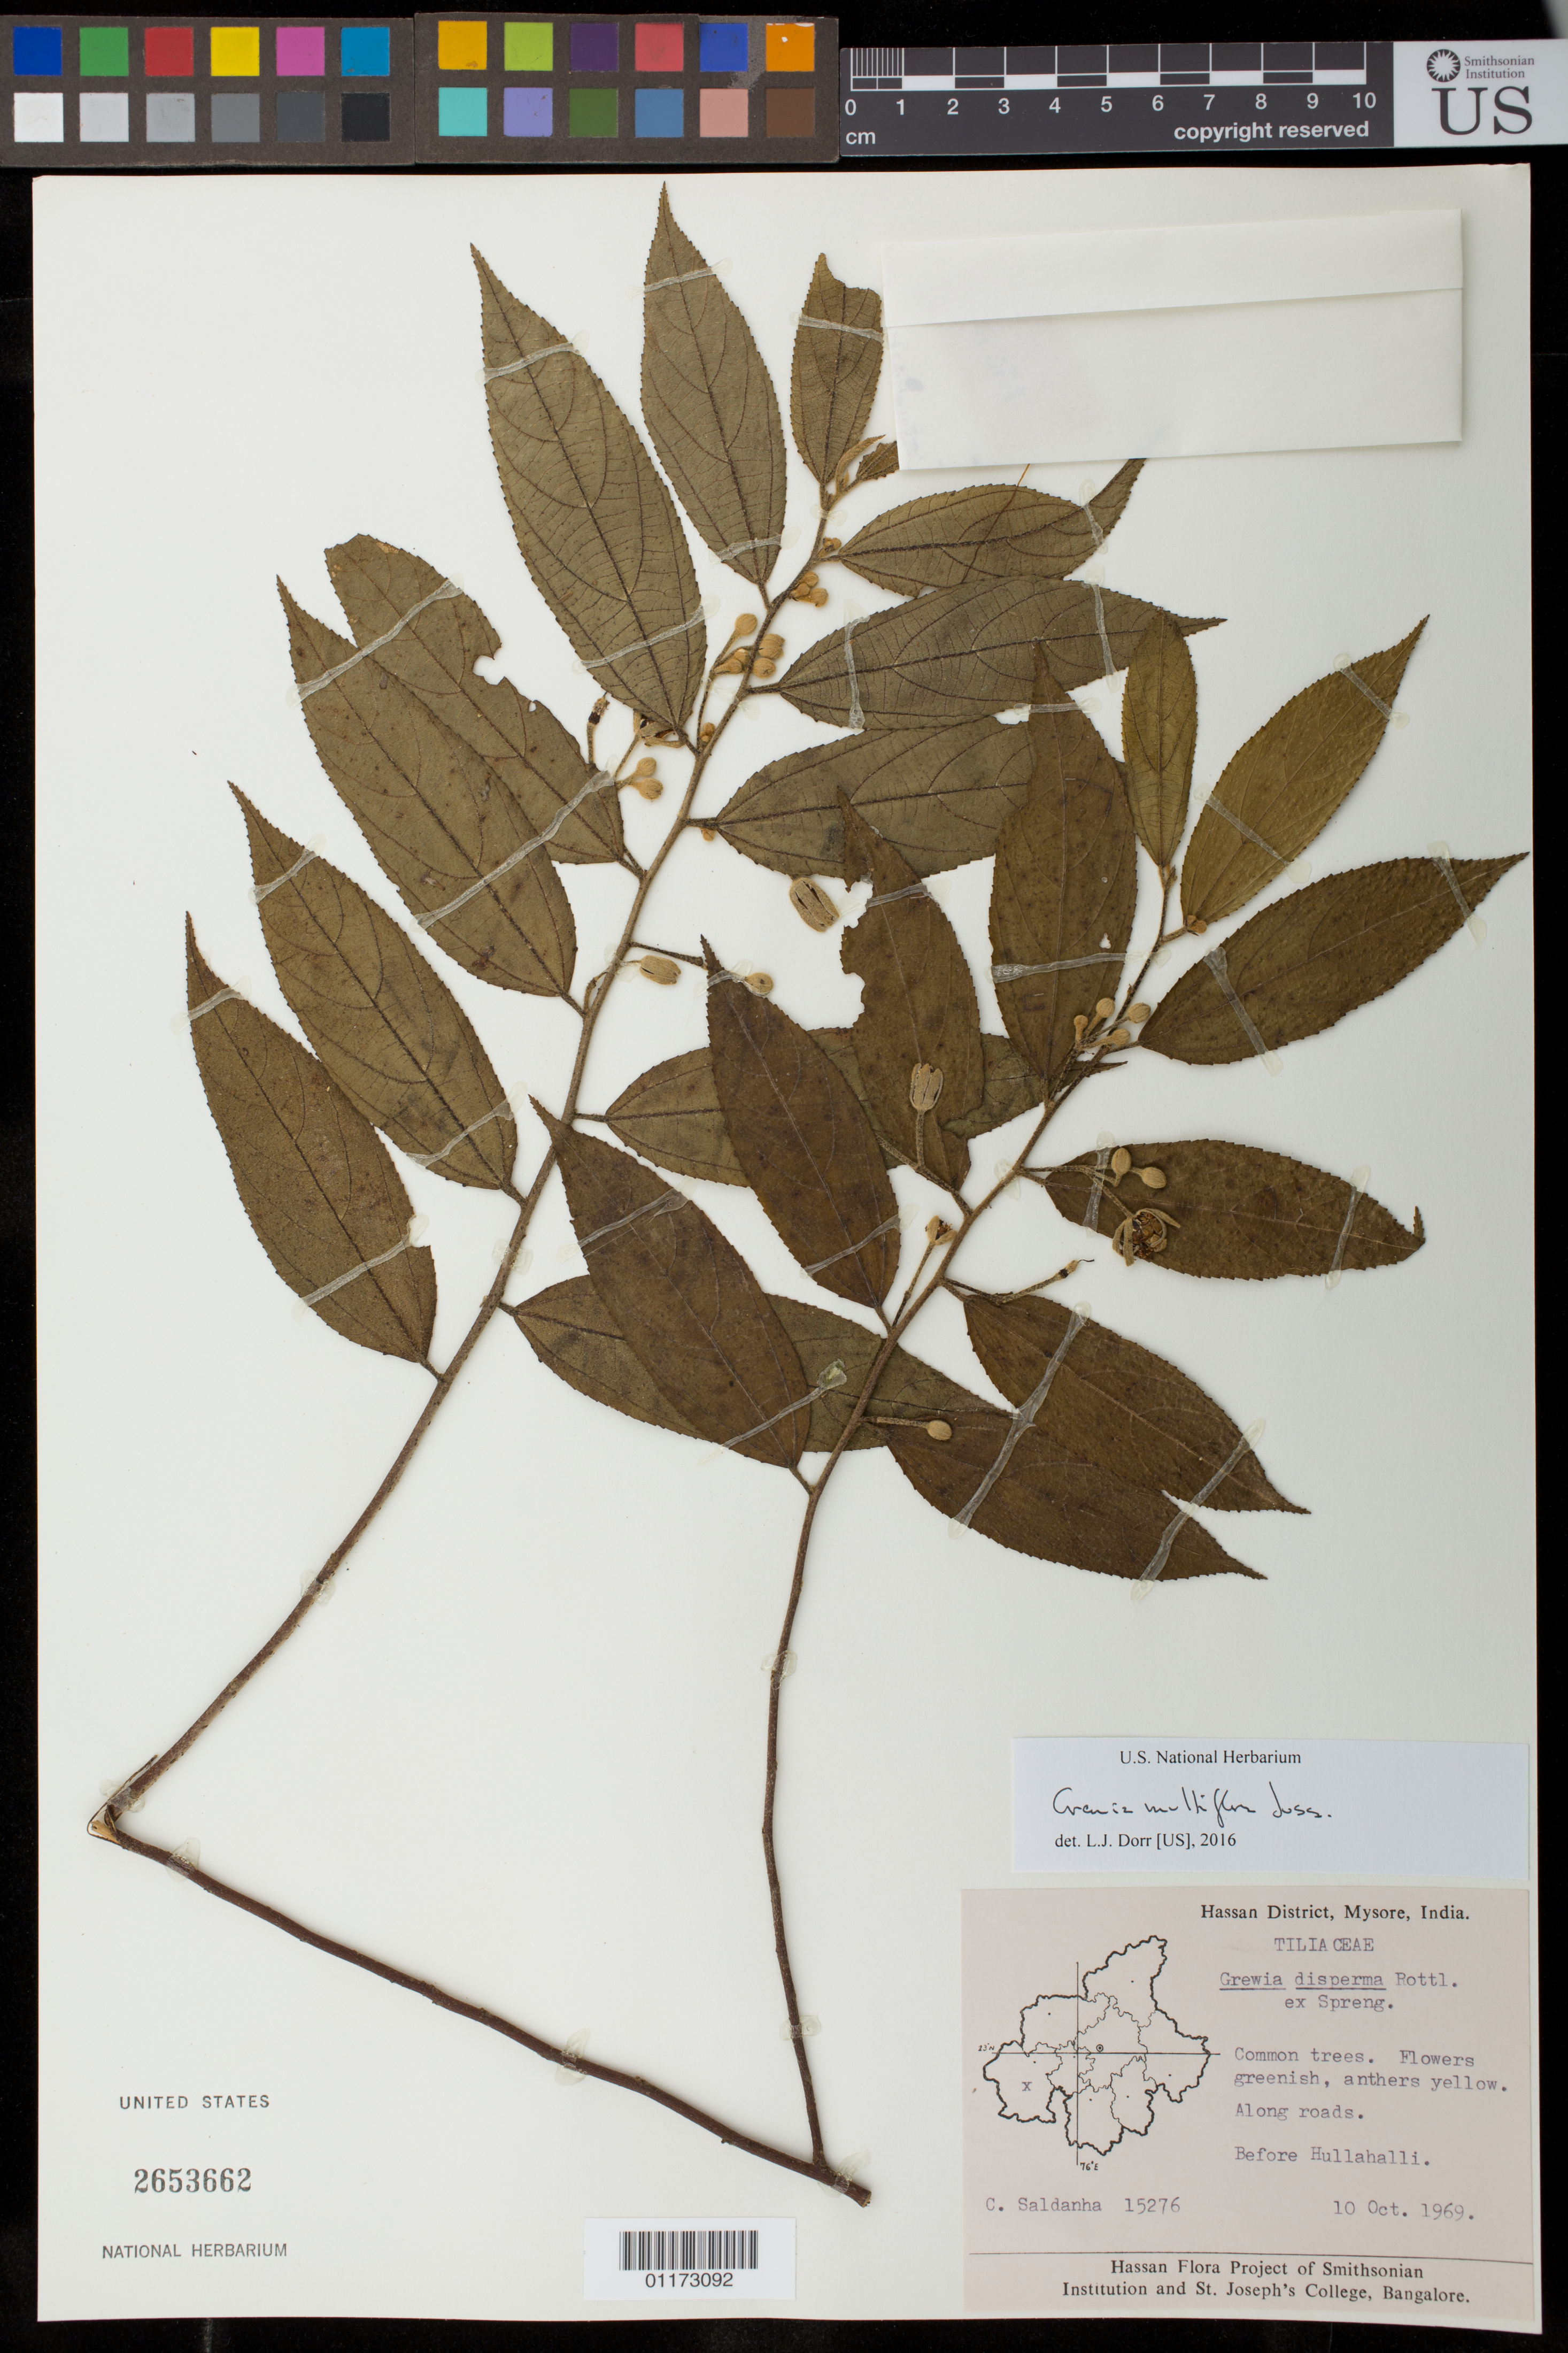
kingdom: Plantae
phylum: Tracheophyta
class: Magnoliopsida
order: Malvales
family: Malvaceae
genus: Grewia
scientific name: Grewia multiflora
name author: Juss.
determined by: Dorr, L. J., (BOT), Smithsonian Institution - National Museum of Natural History (UNITED STATES)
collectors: C. J. Saldanha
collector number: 15276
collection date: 1969-10-10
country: India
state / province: Karnataka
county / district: Mysore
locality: Before Hullahalli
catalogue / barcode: US 2653662